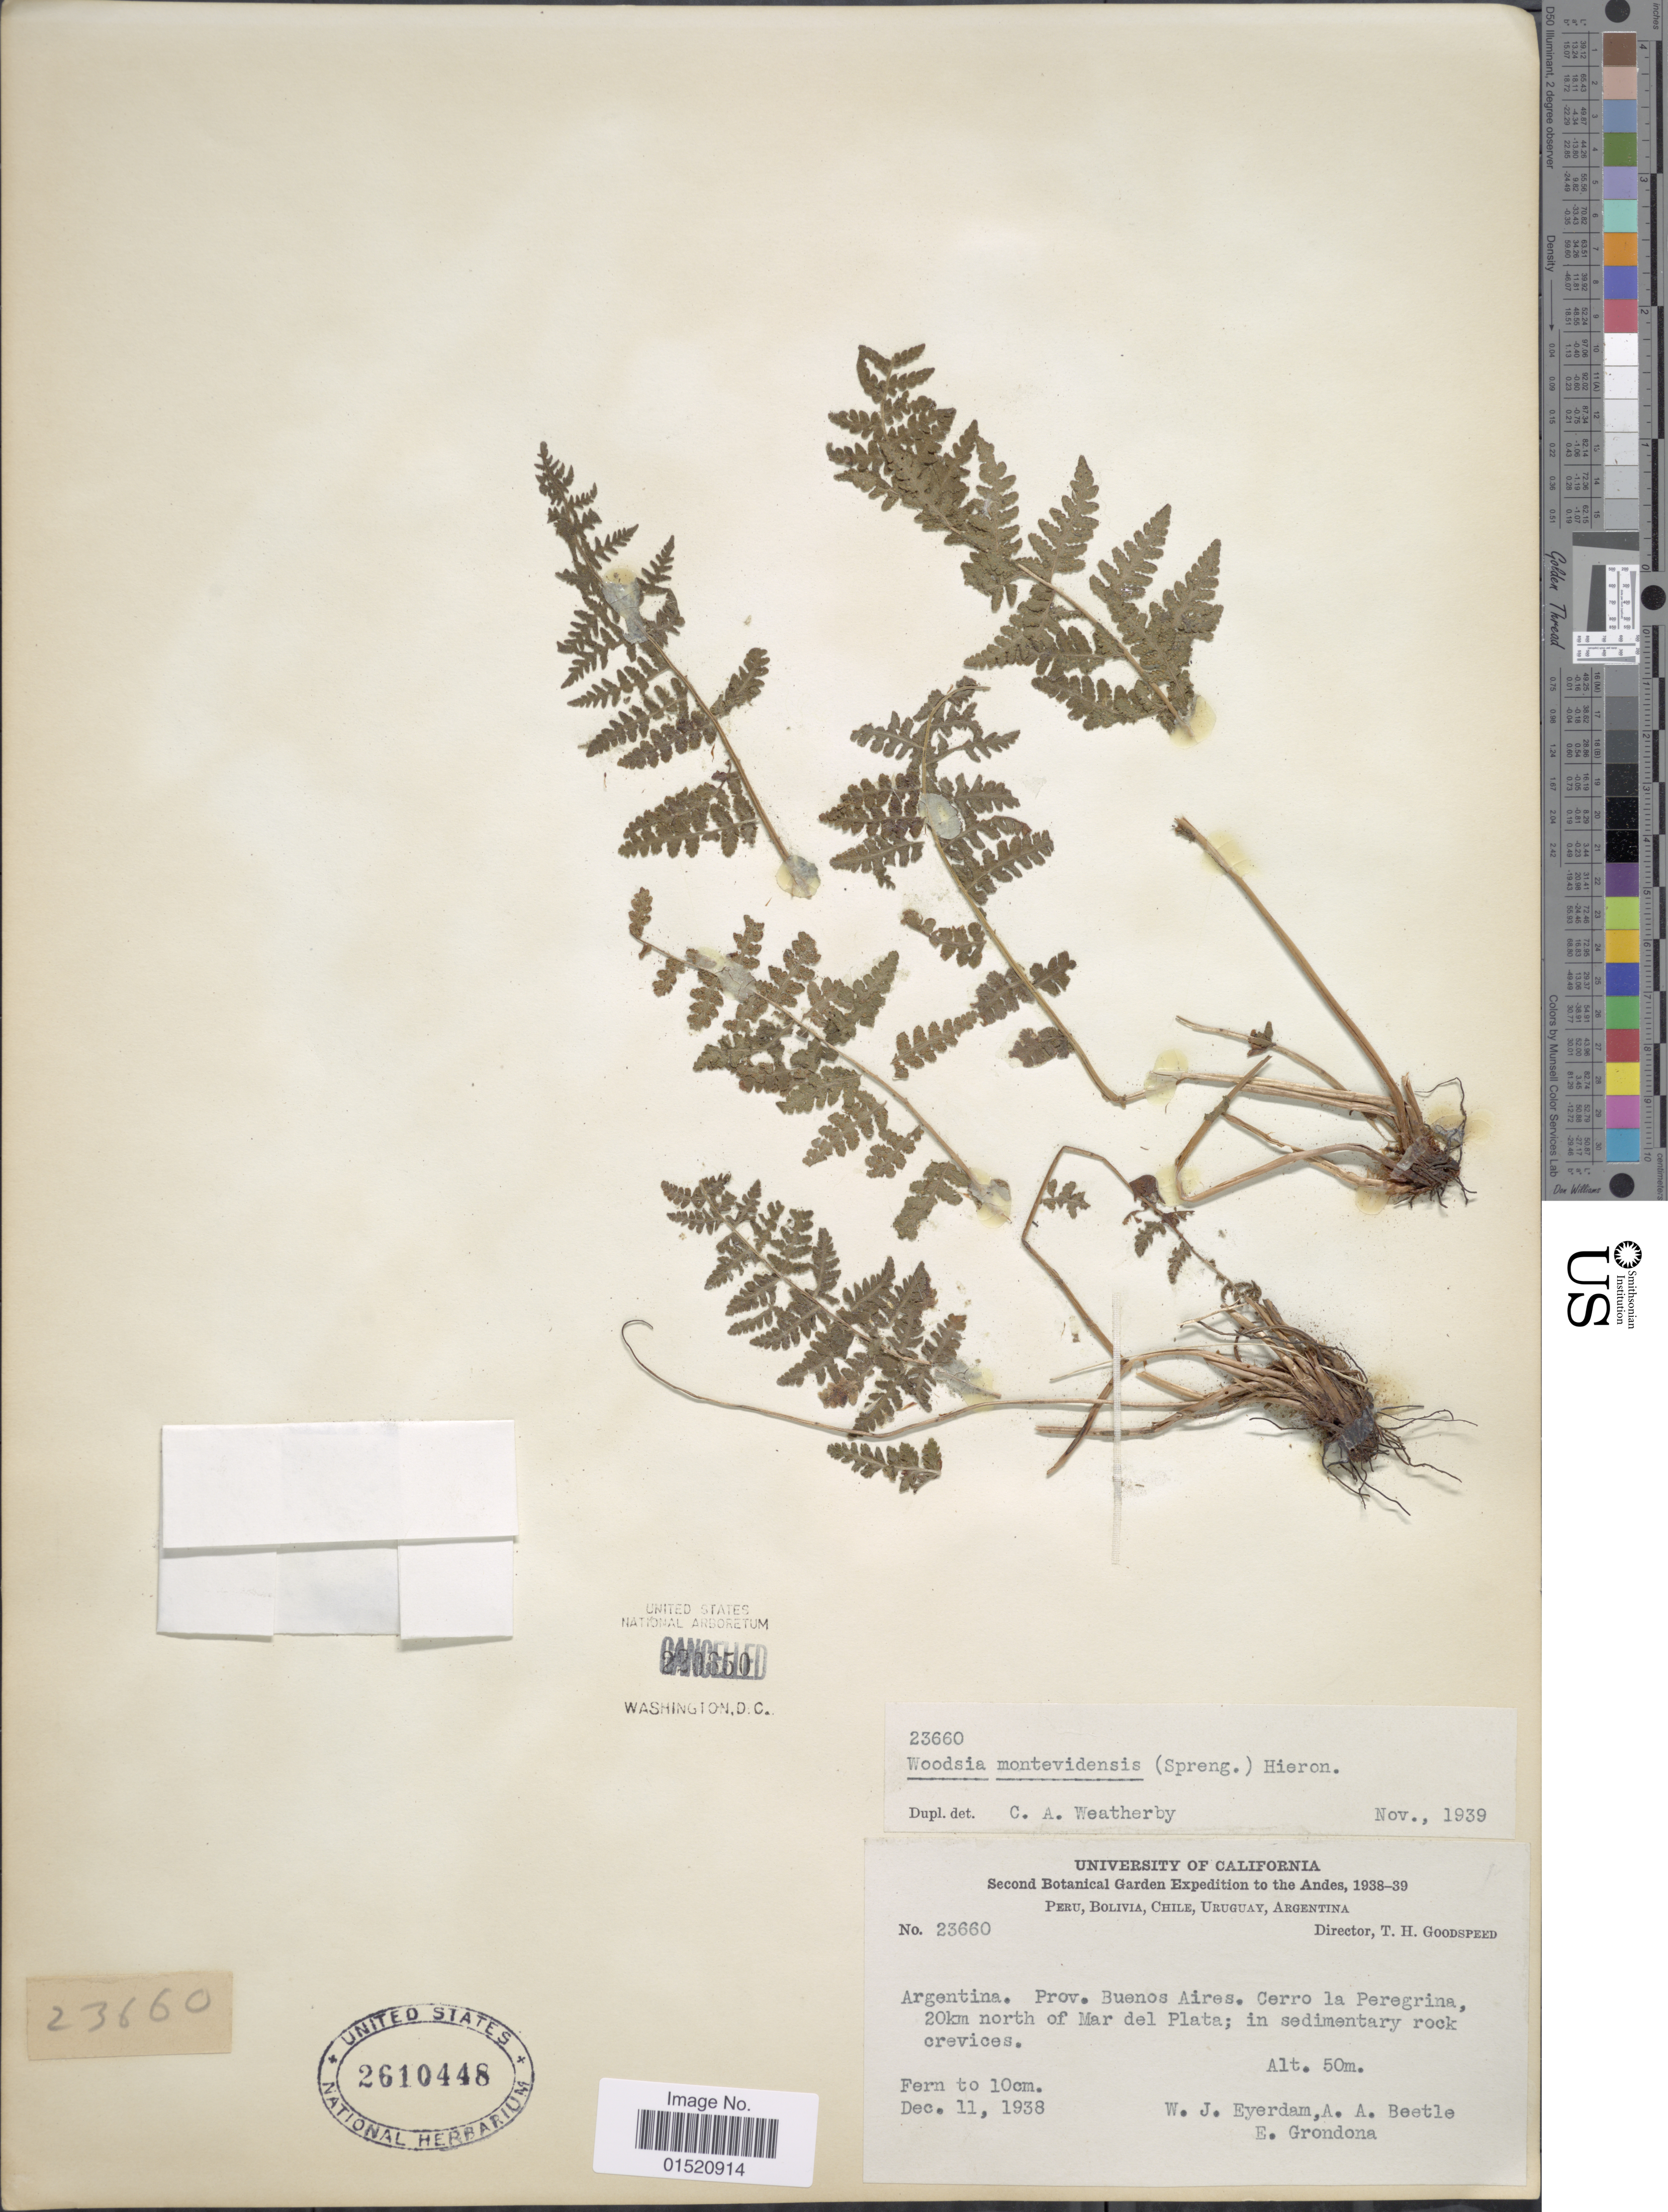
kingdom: Plantae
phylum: Tracheophyta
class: Polypodiopsida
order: Polypodiales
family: Woodsiaceae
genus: Woodsia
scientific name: Woodsia montevidensis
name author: (Spreng.) Hieron.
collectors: W. J. Eyerdam, A. A. Beetle & E. Grondona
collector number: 23660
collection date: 1938-12-11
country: Argentina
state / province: Buenos Aires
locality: Cerro la Peregrina, 20km north of Mar del Plata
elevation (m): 50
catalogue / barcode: US 2610448